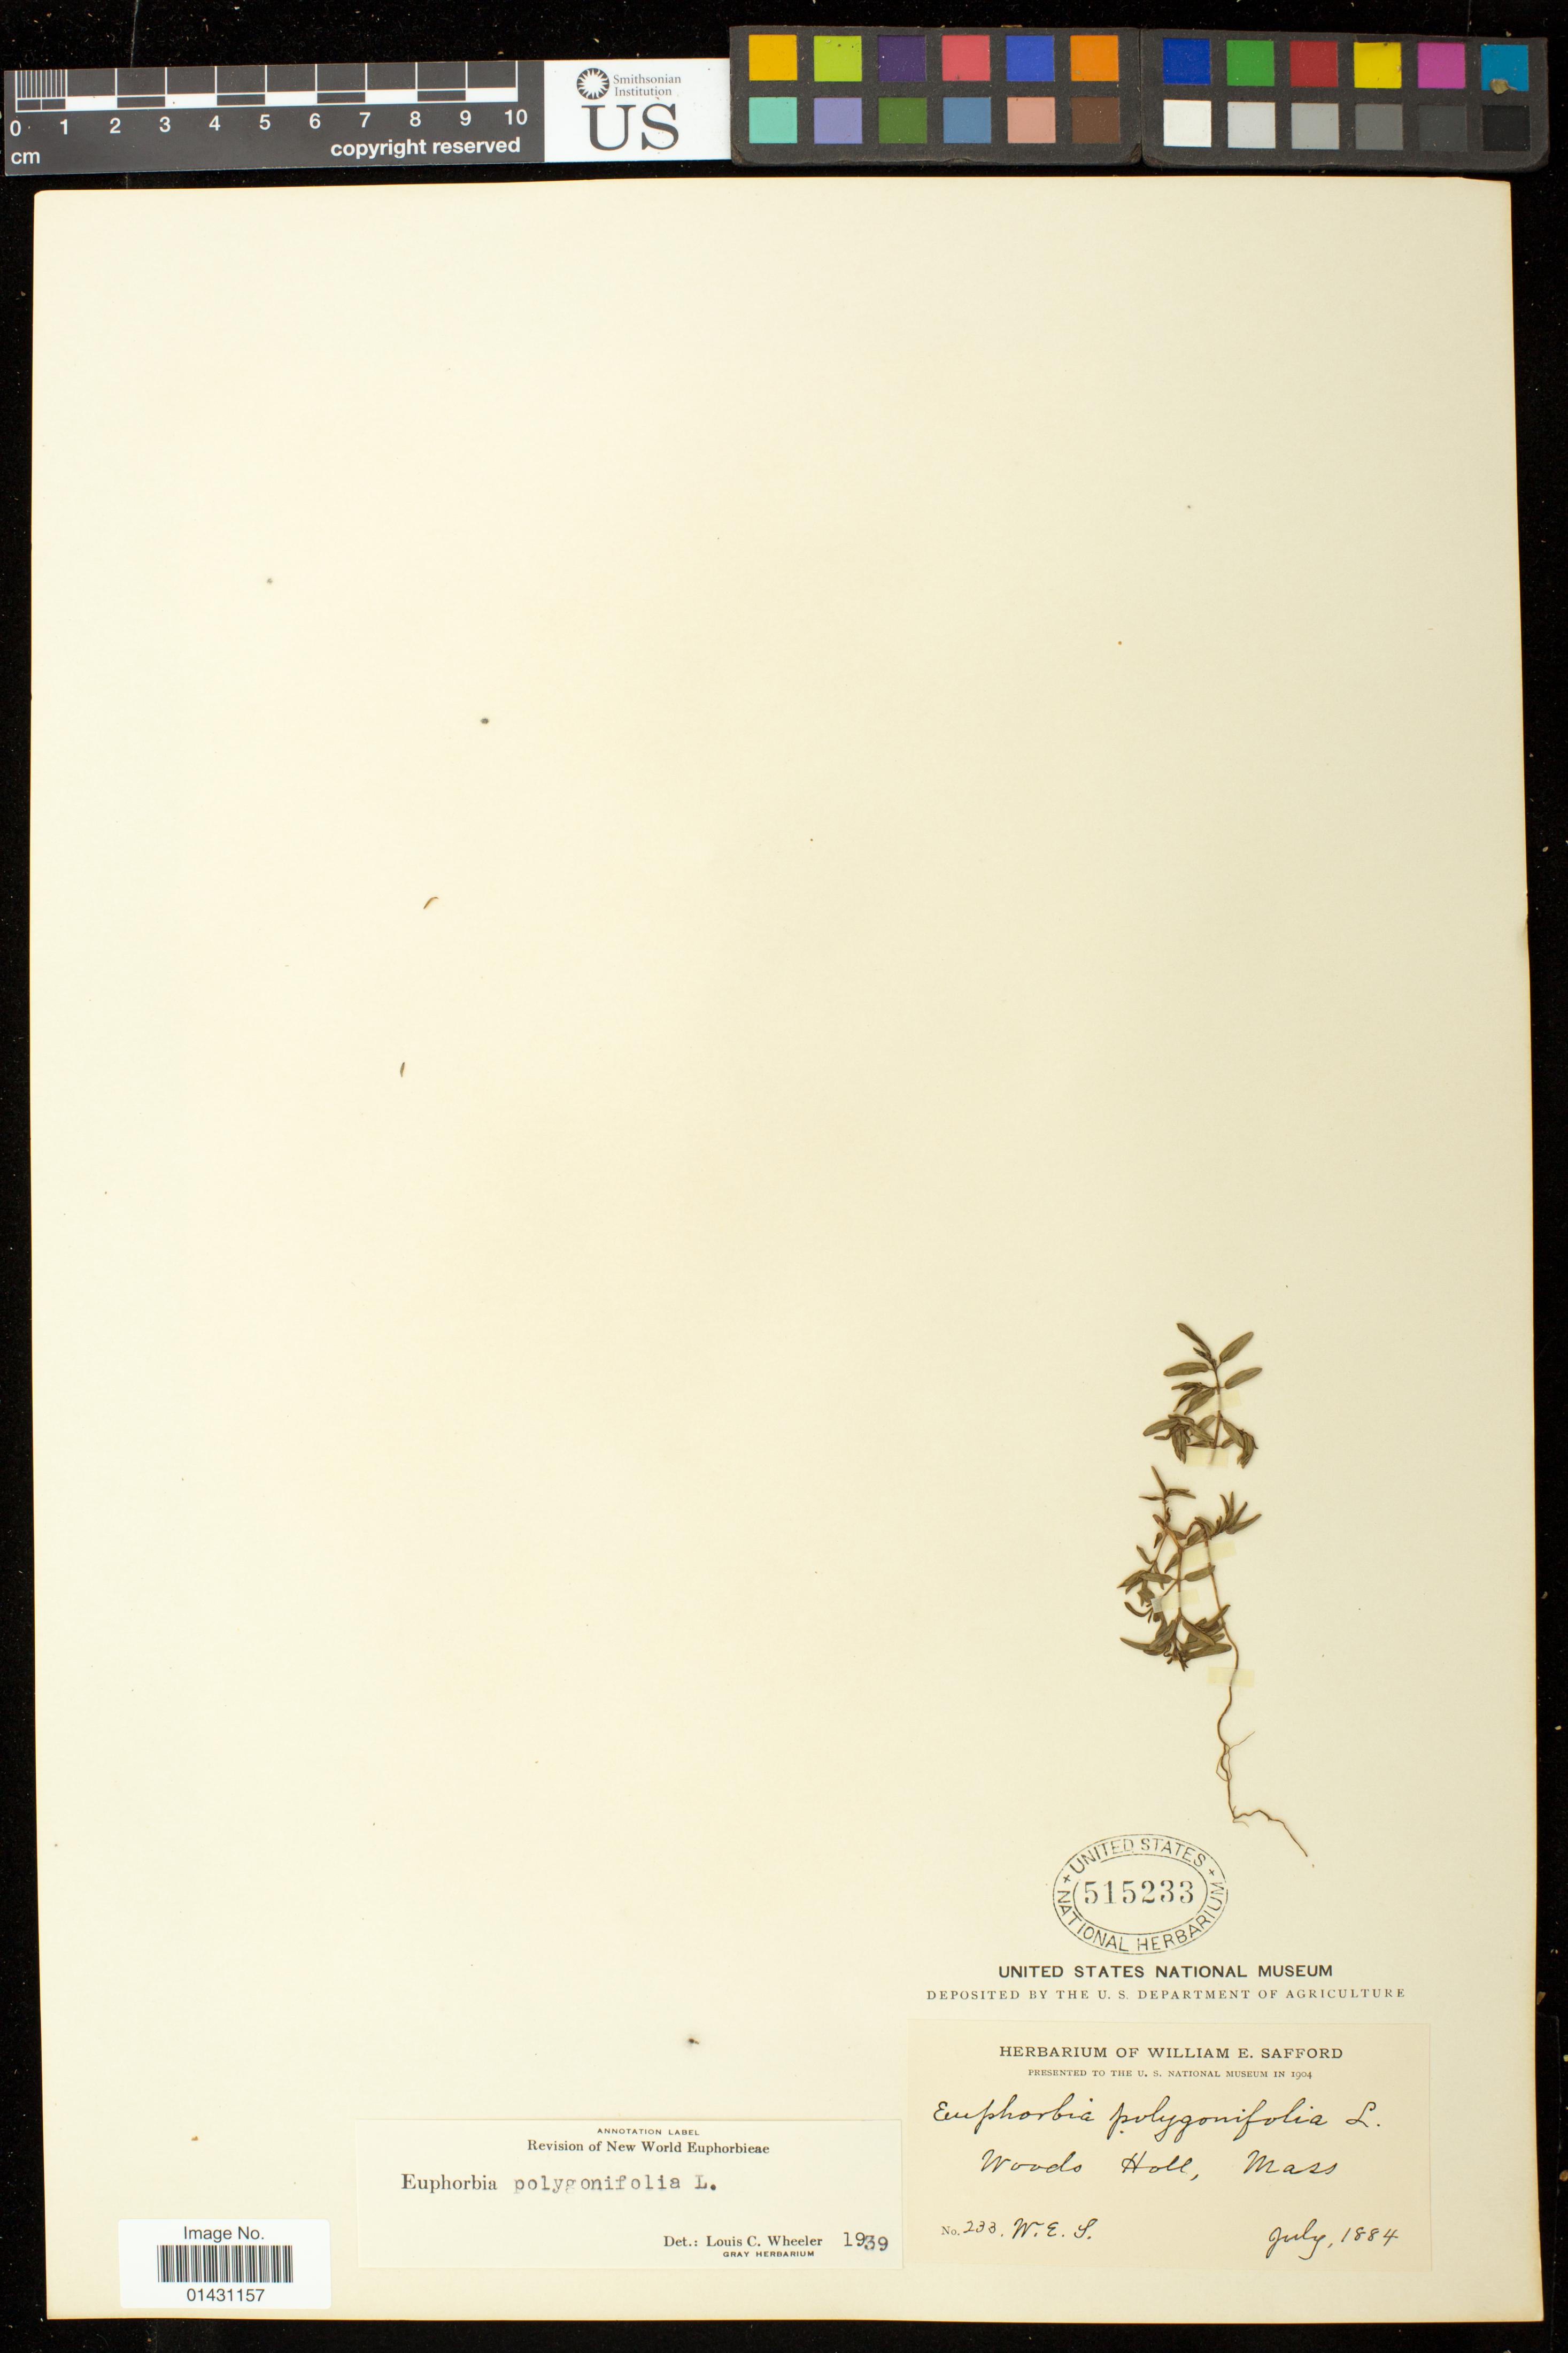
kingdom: Plantae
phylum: Tracheophyta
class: Magnoliopsida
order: Malpighiales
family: Euphorbiaceae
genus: Euphorbia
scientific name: Euphorbia polygonifolia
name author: L.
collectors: W. E. Safford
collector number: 233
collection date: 1884-07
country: United States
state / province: Massachusetts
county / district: Barnstable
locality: Woods Hole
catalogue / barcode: US 515233